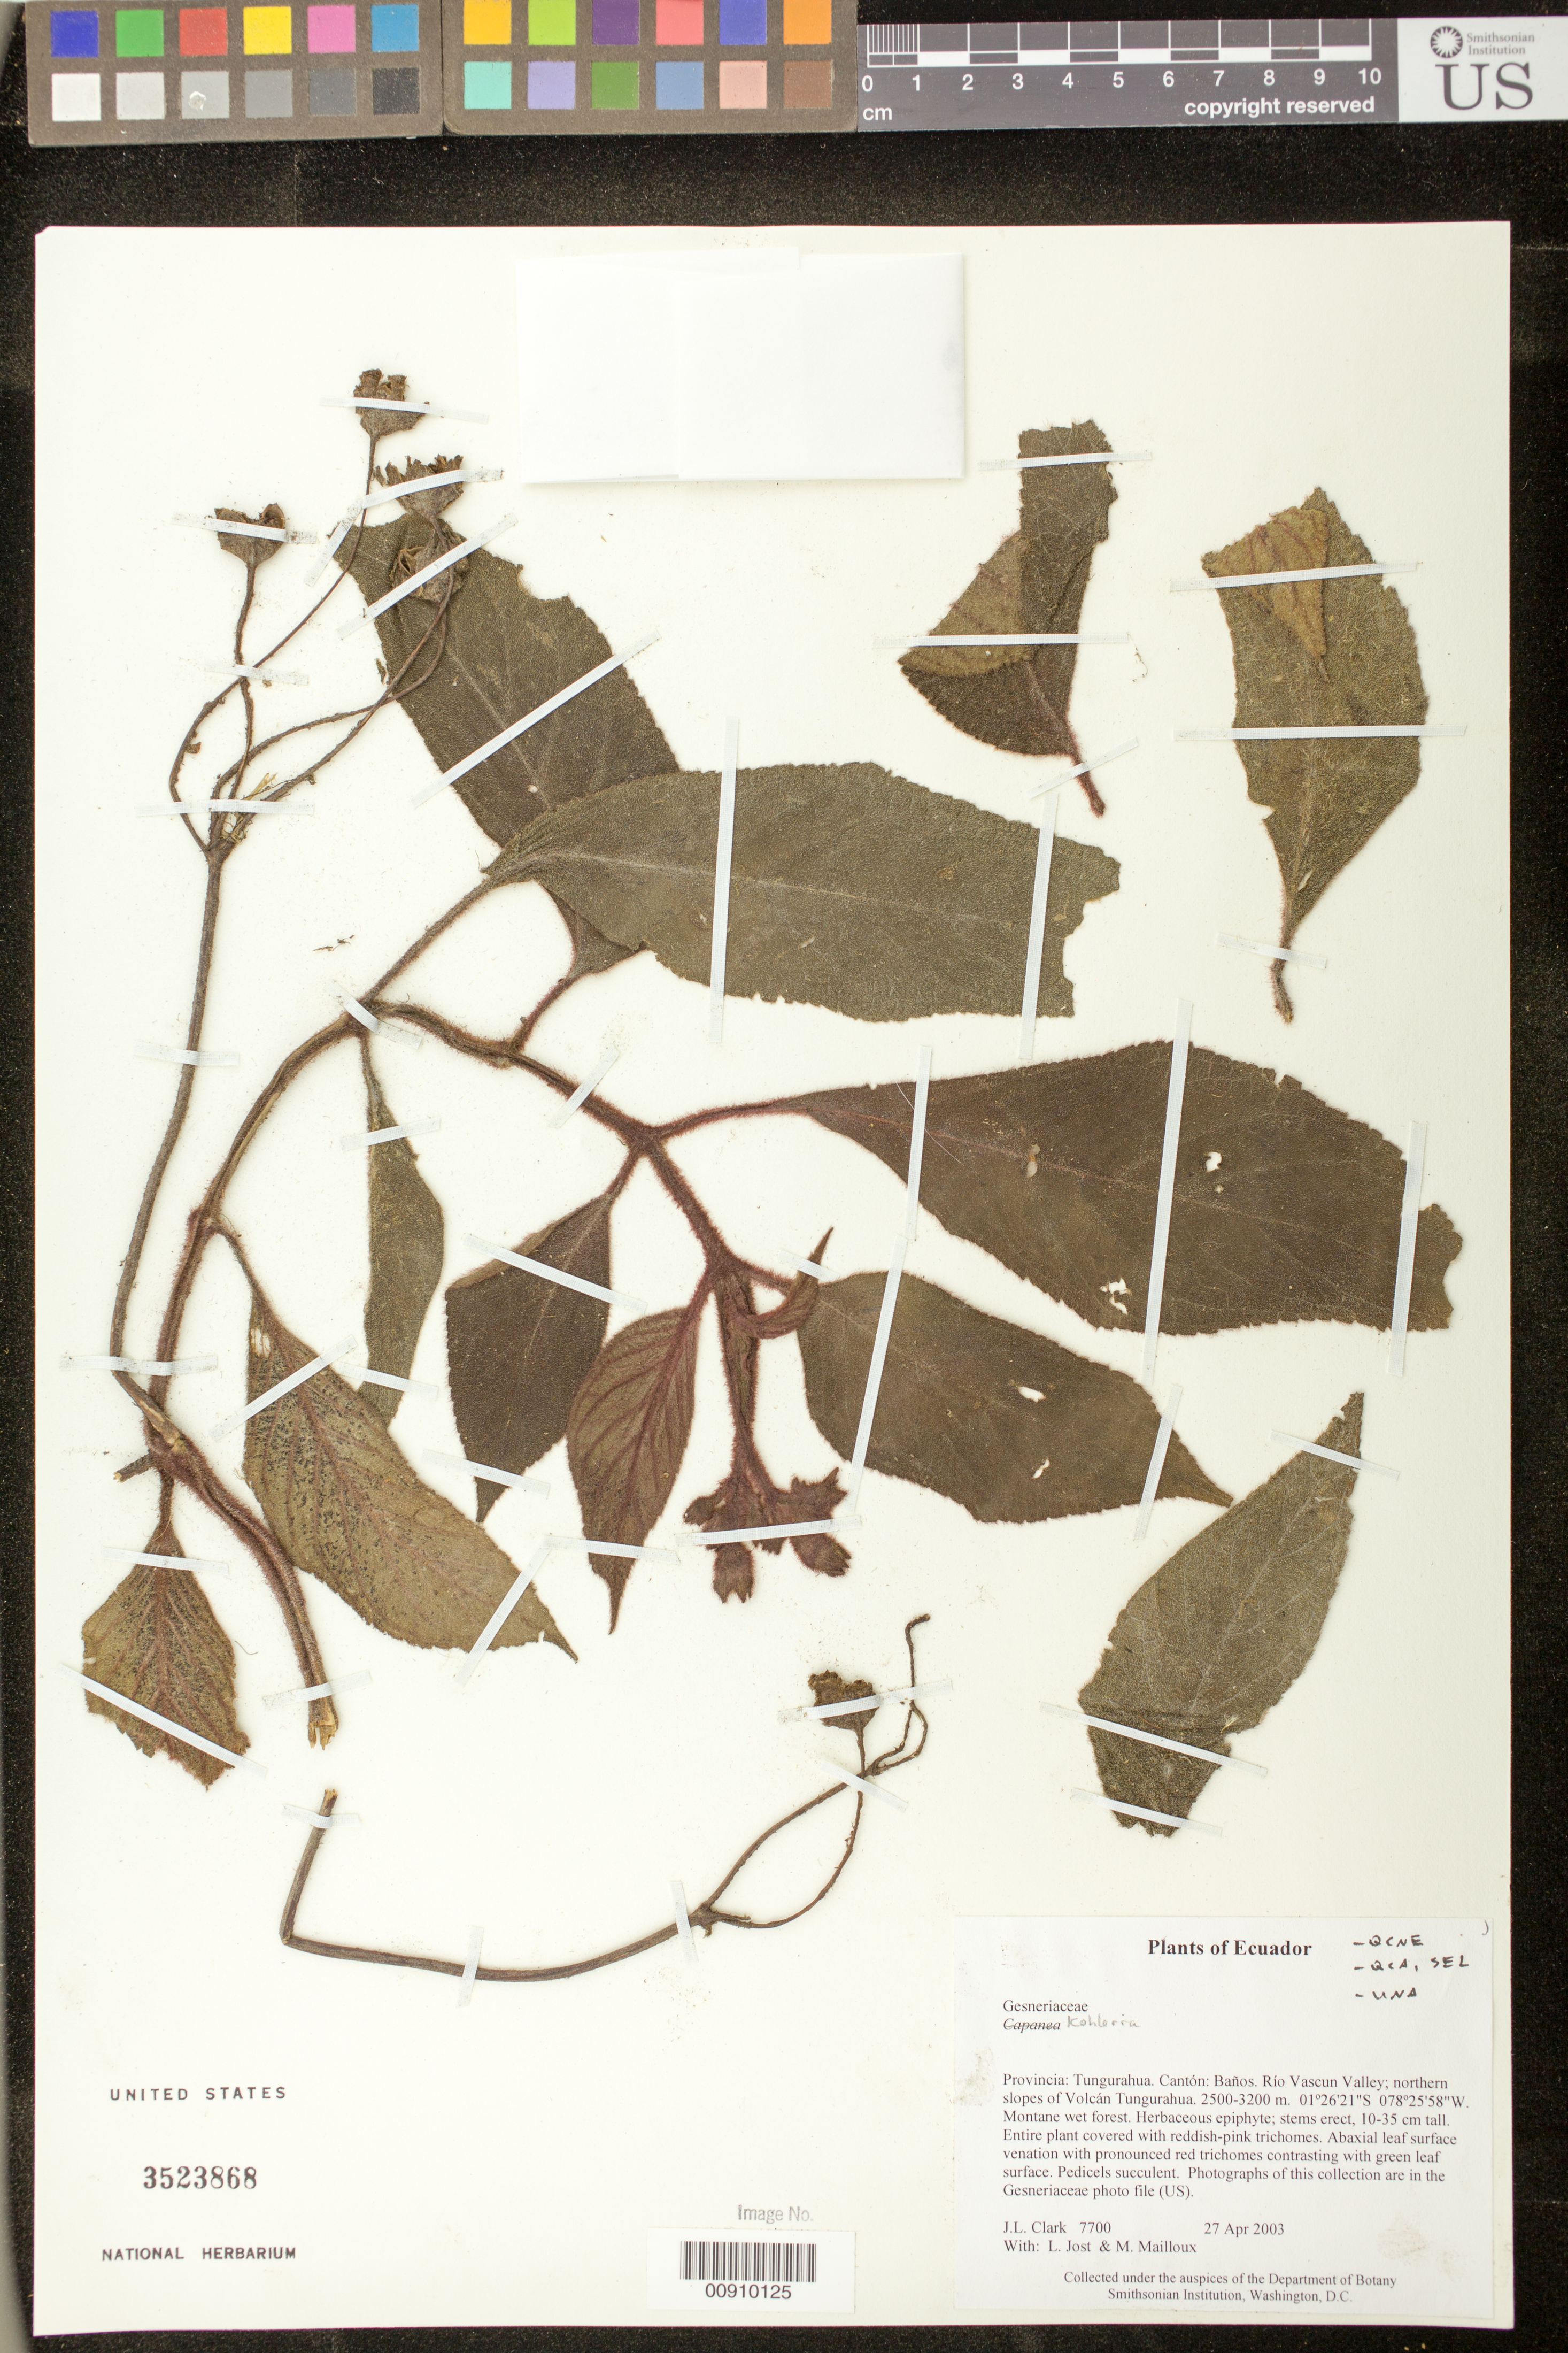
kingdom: Plantae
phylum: Tracheophyta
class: Magnoliopsida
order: Lamiales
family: Gesneriaceae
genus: Kohleria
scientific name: Kohleria affinis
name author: (Fritsch) Roalson & Boggan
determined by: Skog, Laurence E.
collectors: J. L. Clark, L. Jost & M. Mailloux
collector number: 7700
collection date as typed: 27 Apr 2003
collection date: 2003-04-27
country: Ecuador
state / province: Tungurahua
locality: Baños. Río Vascun Valley; northern slopes of Volcán Tungurahua.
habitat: Montane wet forest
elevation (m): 2500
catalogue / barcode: US 3523868